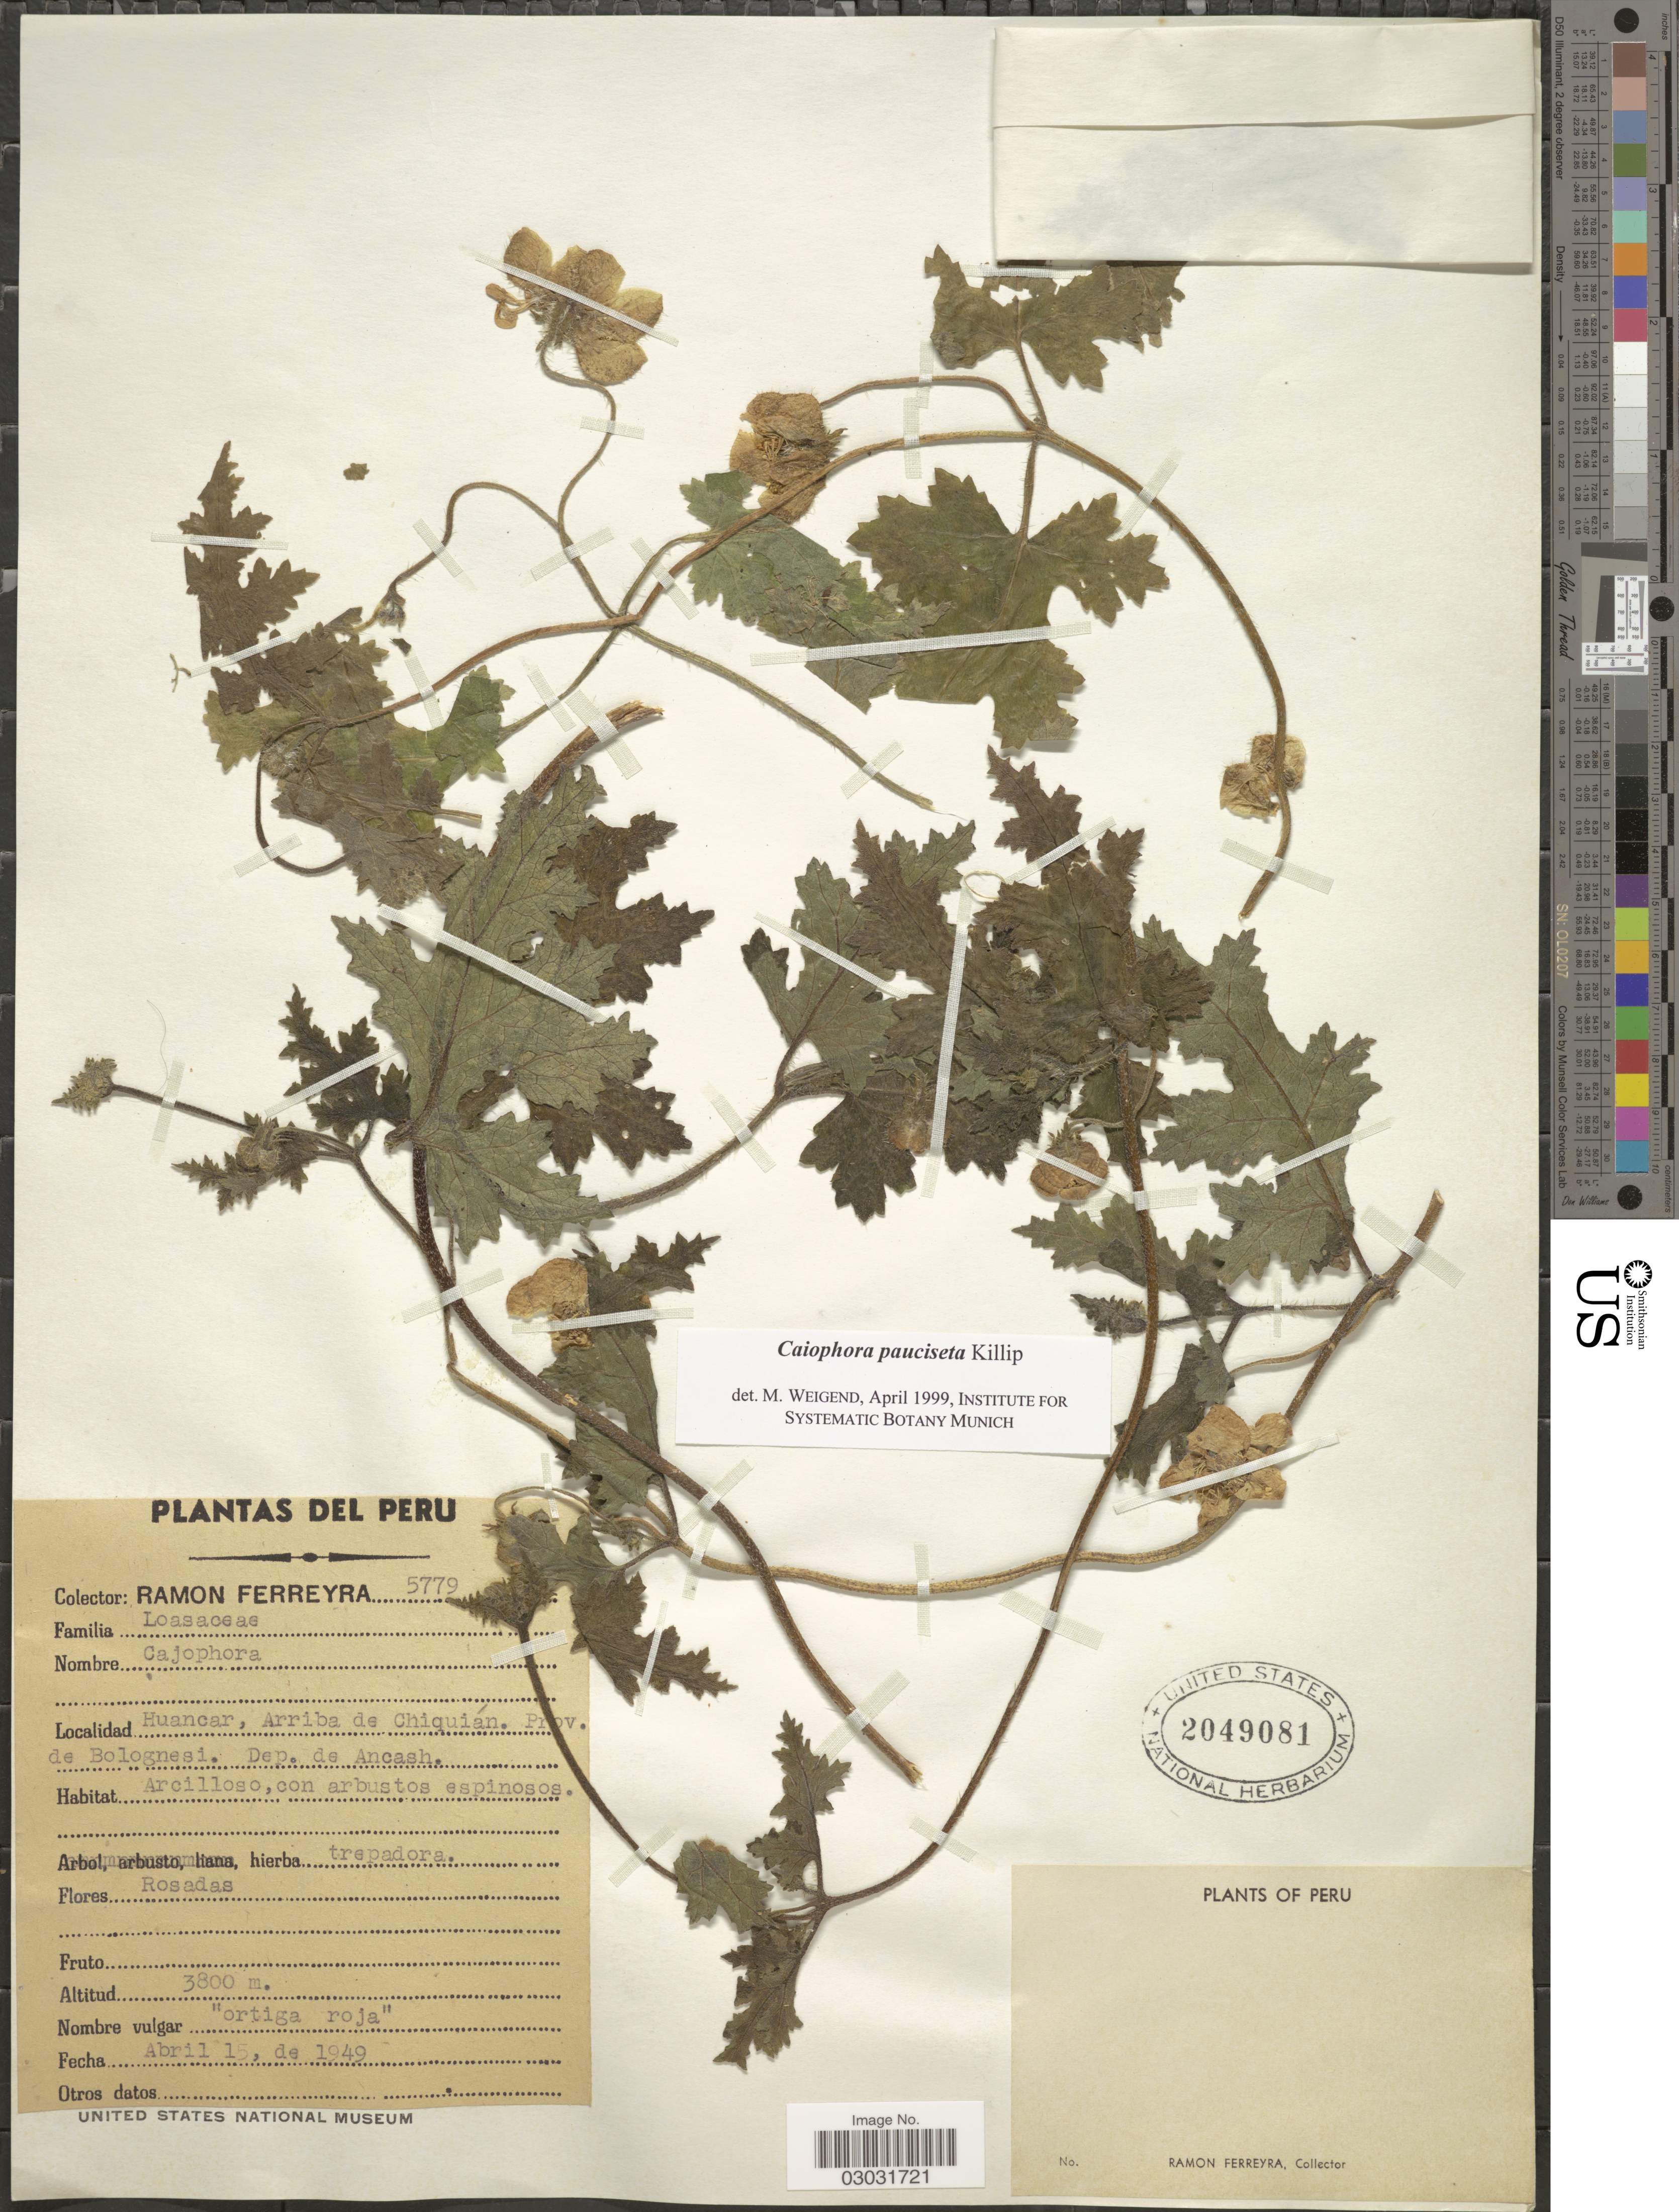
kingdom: Plantae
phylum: Tracheophyta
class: Magnoliopsida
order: Cornales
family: Loasaceae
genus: Caiophora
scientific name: Caiophora pauciseta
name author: Killip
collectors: R. A. Ferreyra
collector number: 5779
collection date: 1949-04-15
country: Peru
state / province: Ancash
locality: Huancar, Arriba de Chiquián. Prov. de Bolognesi. Dep. de Ancash.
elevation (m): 3800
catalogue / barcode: US 2049081